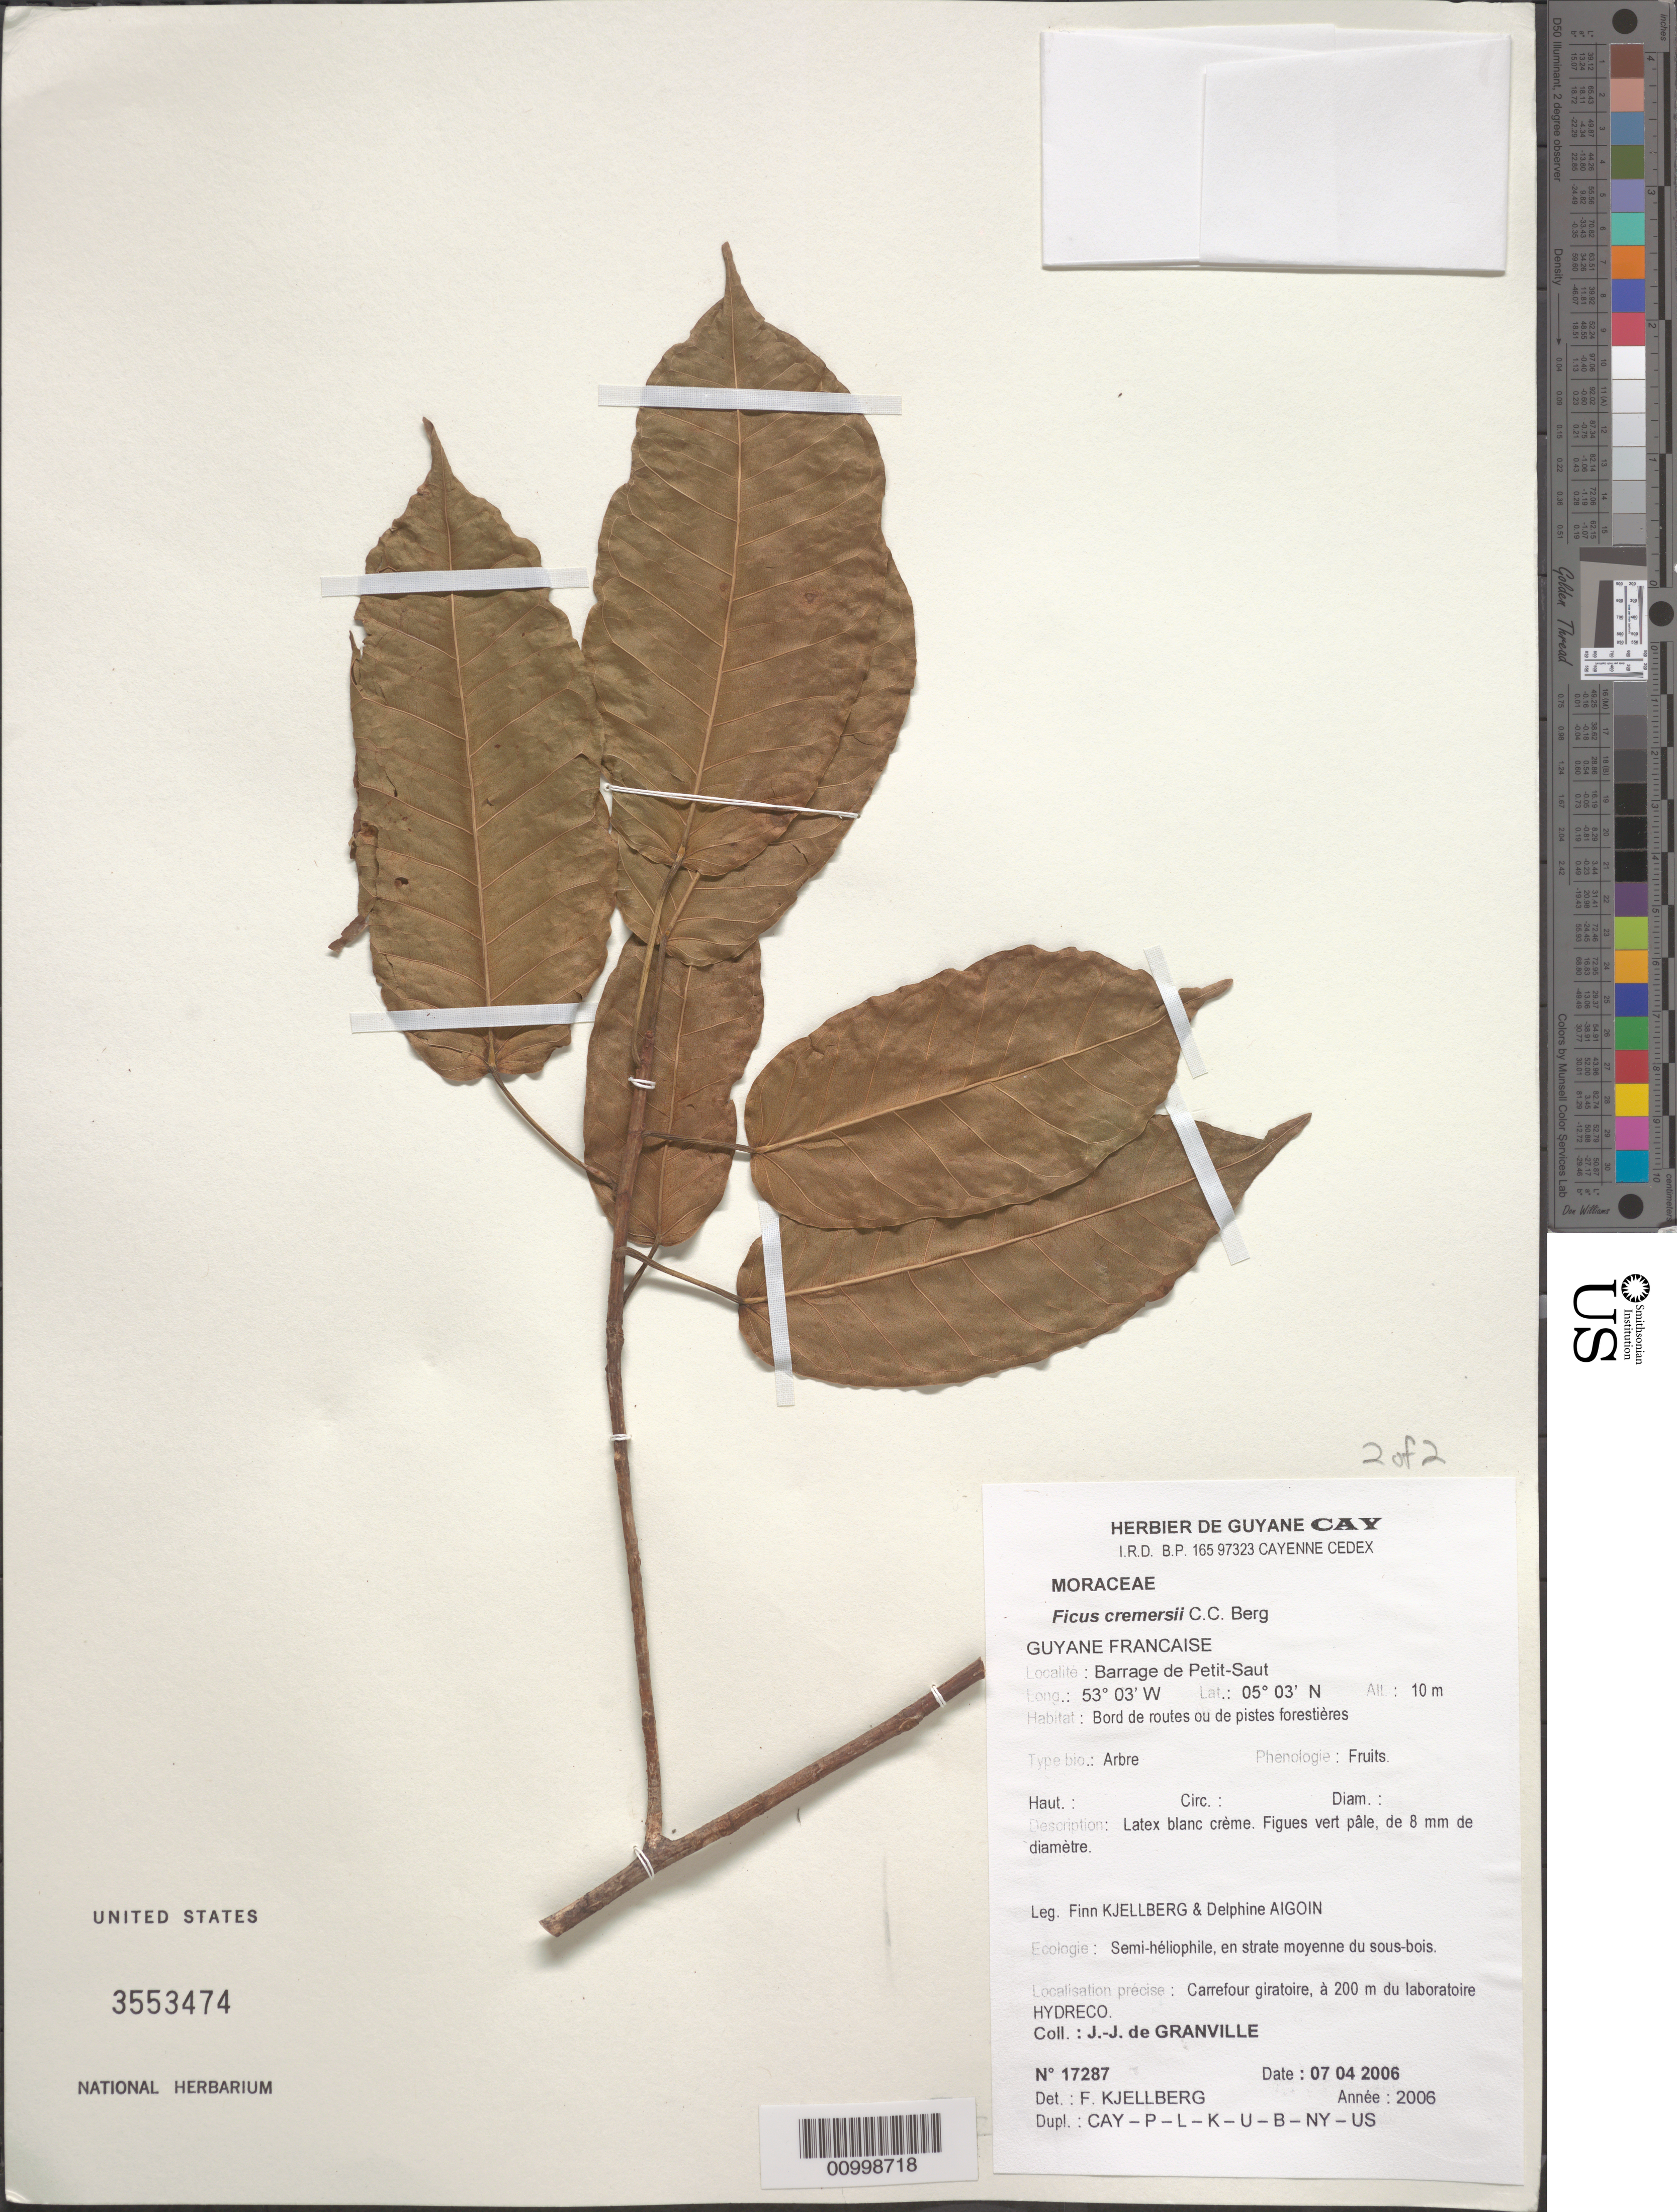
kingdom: Plantae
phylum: Tracheophyta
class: Magnoliopsida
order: Rosales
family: Moraceae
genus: Ficus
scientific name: Ficus cremersii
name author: C.C. Berg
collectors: F. Kjellberg, D. Aigoin & J.-J. de Granville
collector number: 17287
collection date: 2006-04-07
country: French Guiana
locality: Guyane Francaise. Barrage de Petit-Saut. Carrefour giratoire, à 200 m du laboratoire Hydreco.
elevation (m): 10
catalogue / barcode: US 3553474